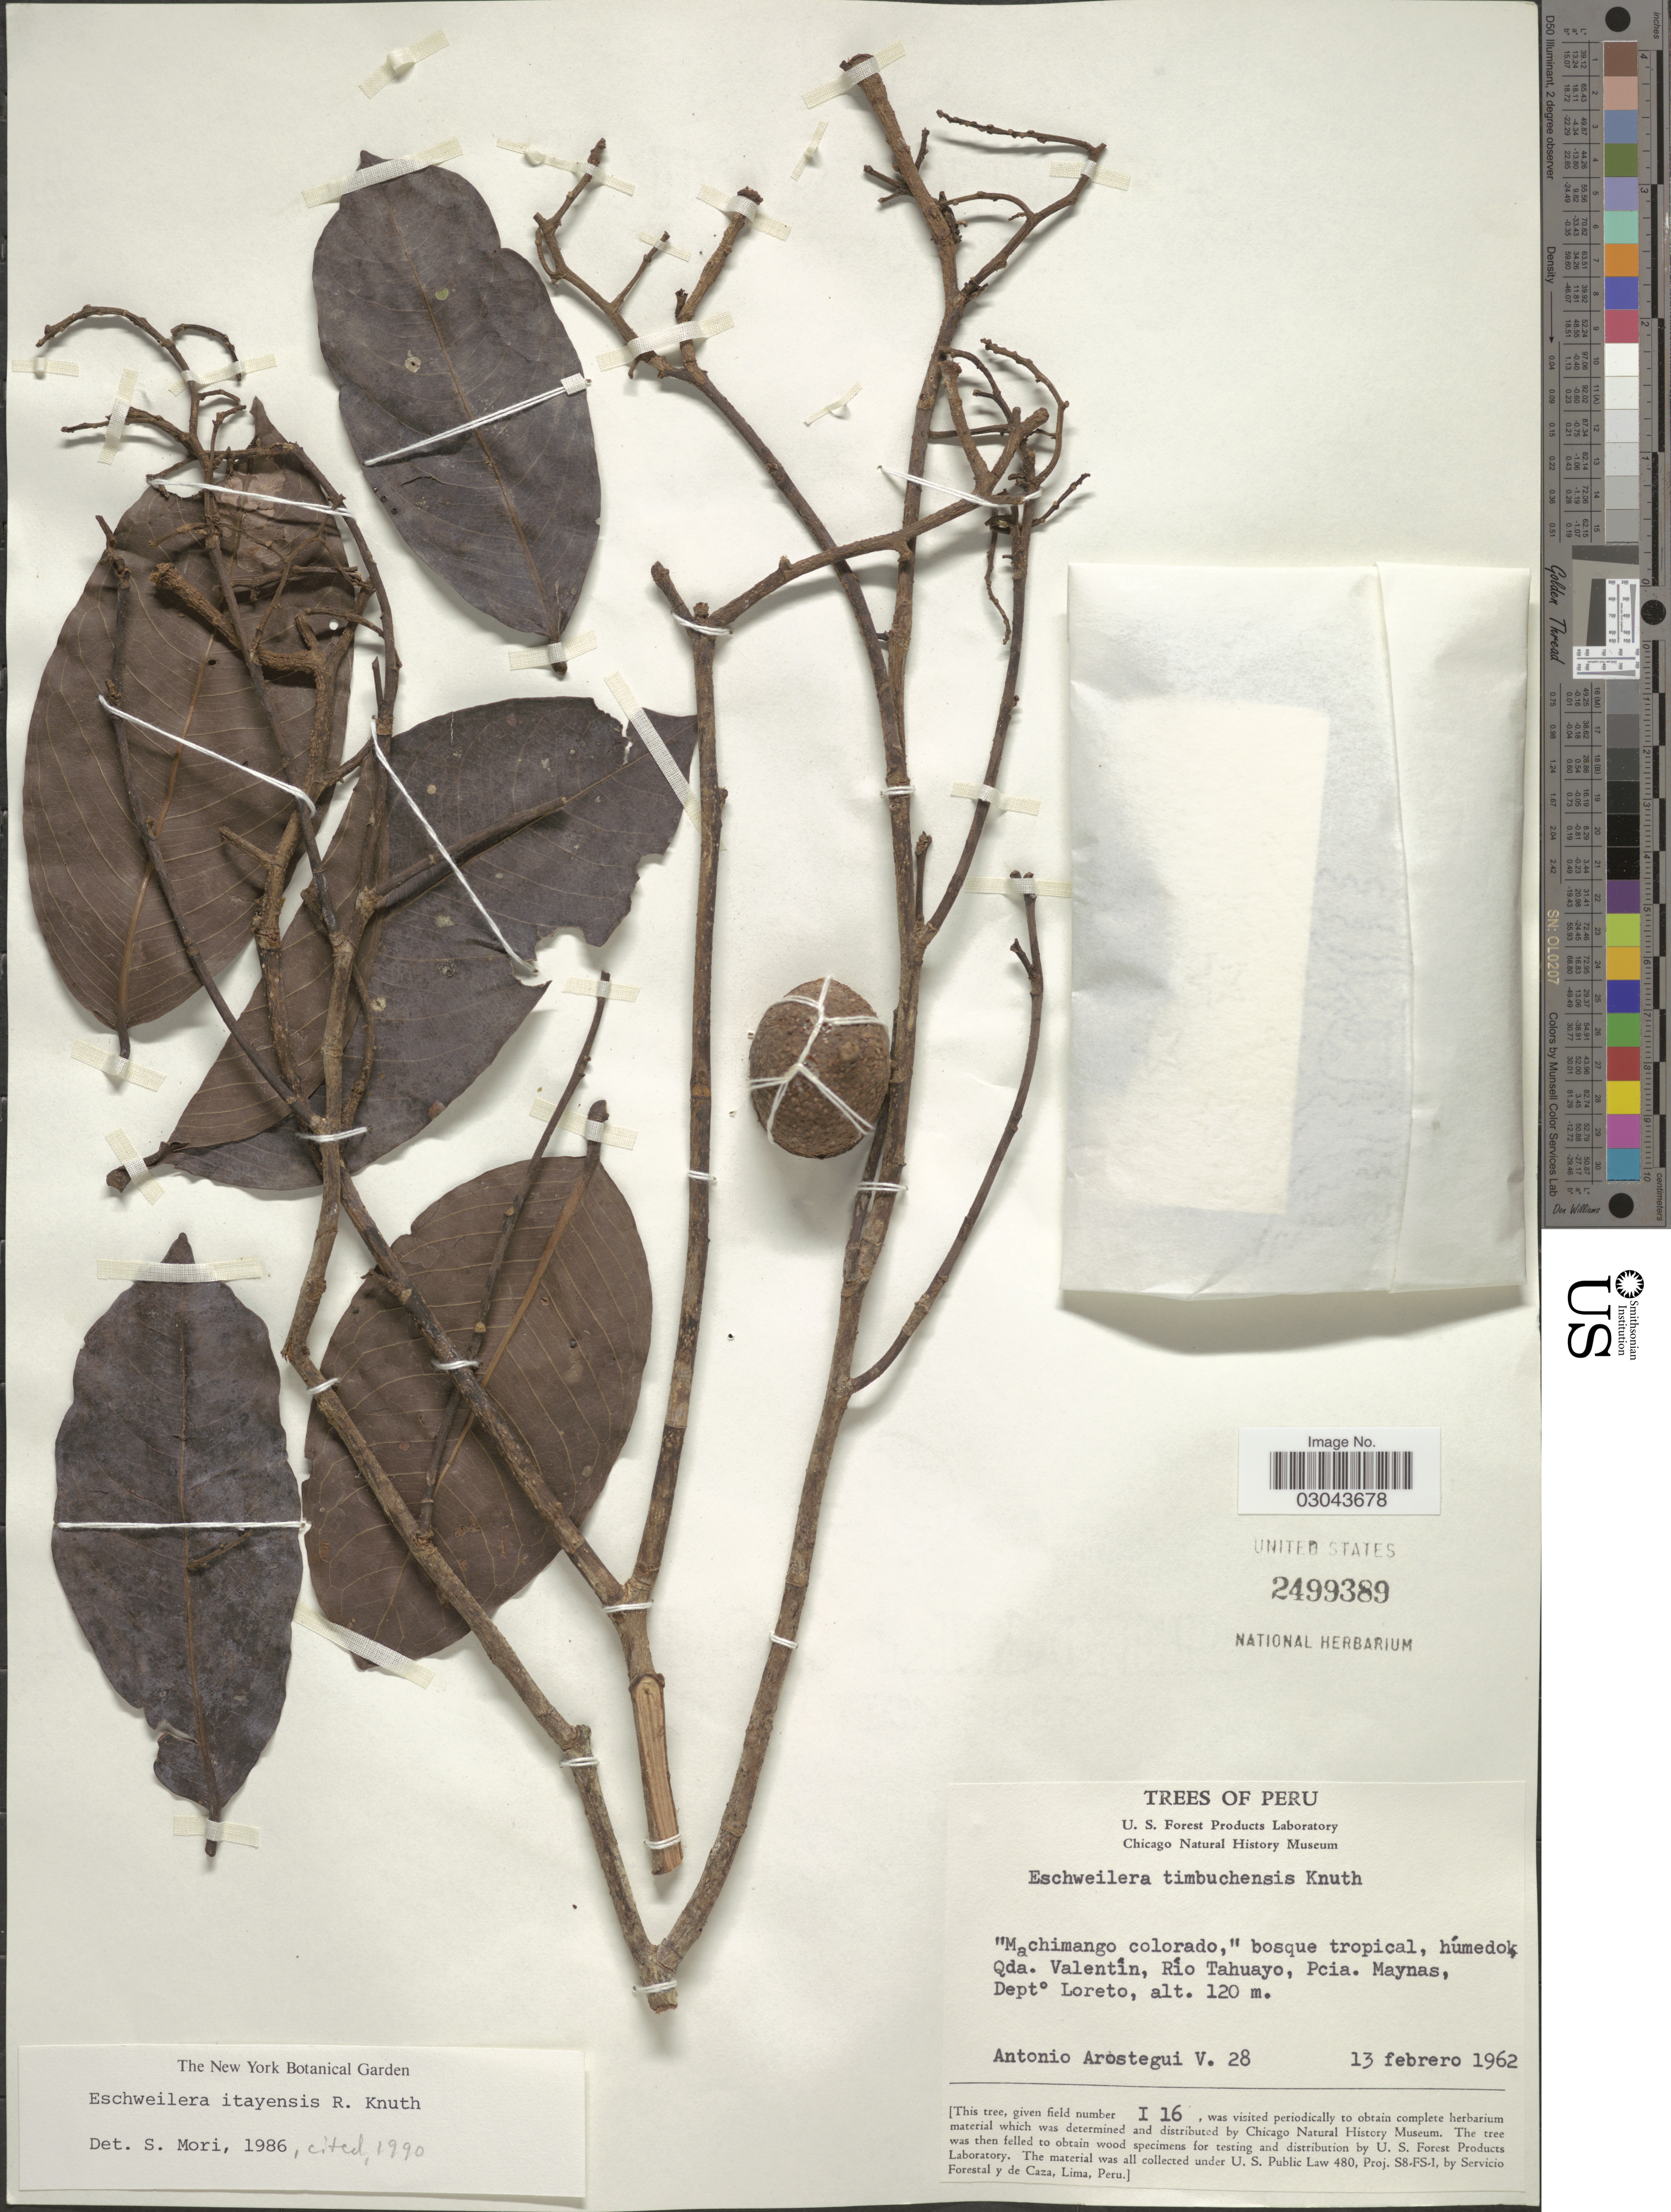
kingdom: Plantae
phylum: Tracheophyta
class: Magnoliopsida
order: Ericales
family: Lecythidaceae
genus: Eschweilera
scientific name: Eschweilera itayensis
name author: R. Knuth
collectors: A. Arostegui V.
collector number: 28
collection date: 1962-02-13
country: Peru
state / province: Loreto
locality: Húmedok, Qda. Valentín, Río Tahuayo, Pcia. Maynas, Depto Loreto.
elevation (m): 120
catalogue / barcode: US 2499389